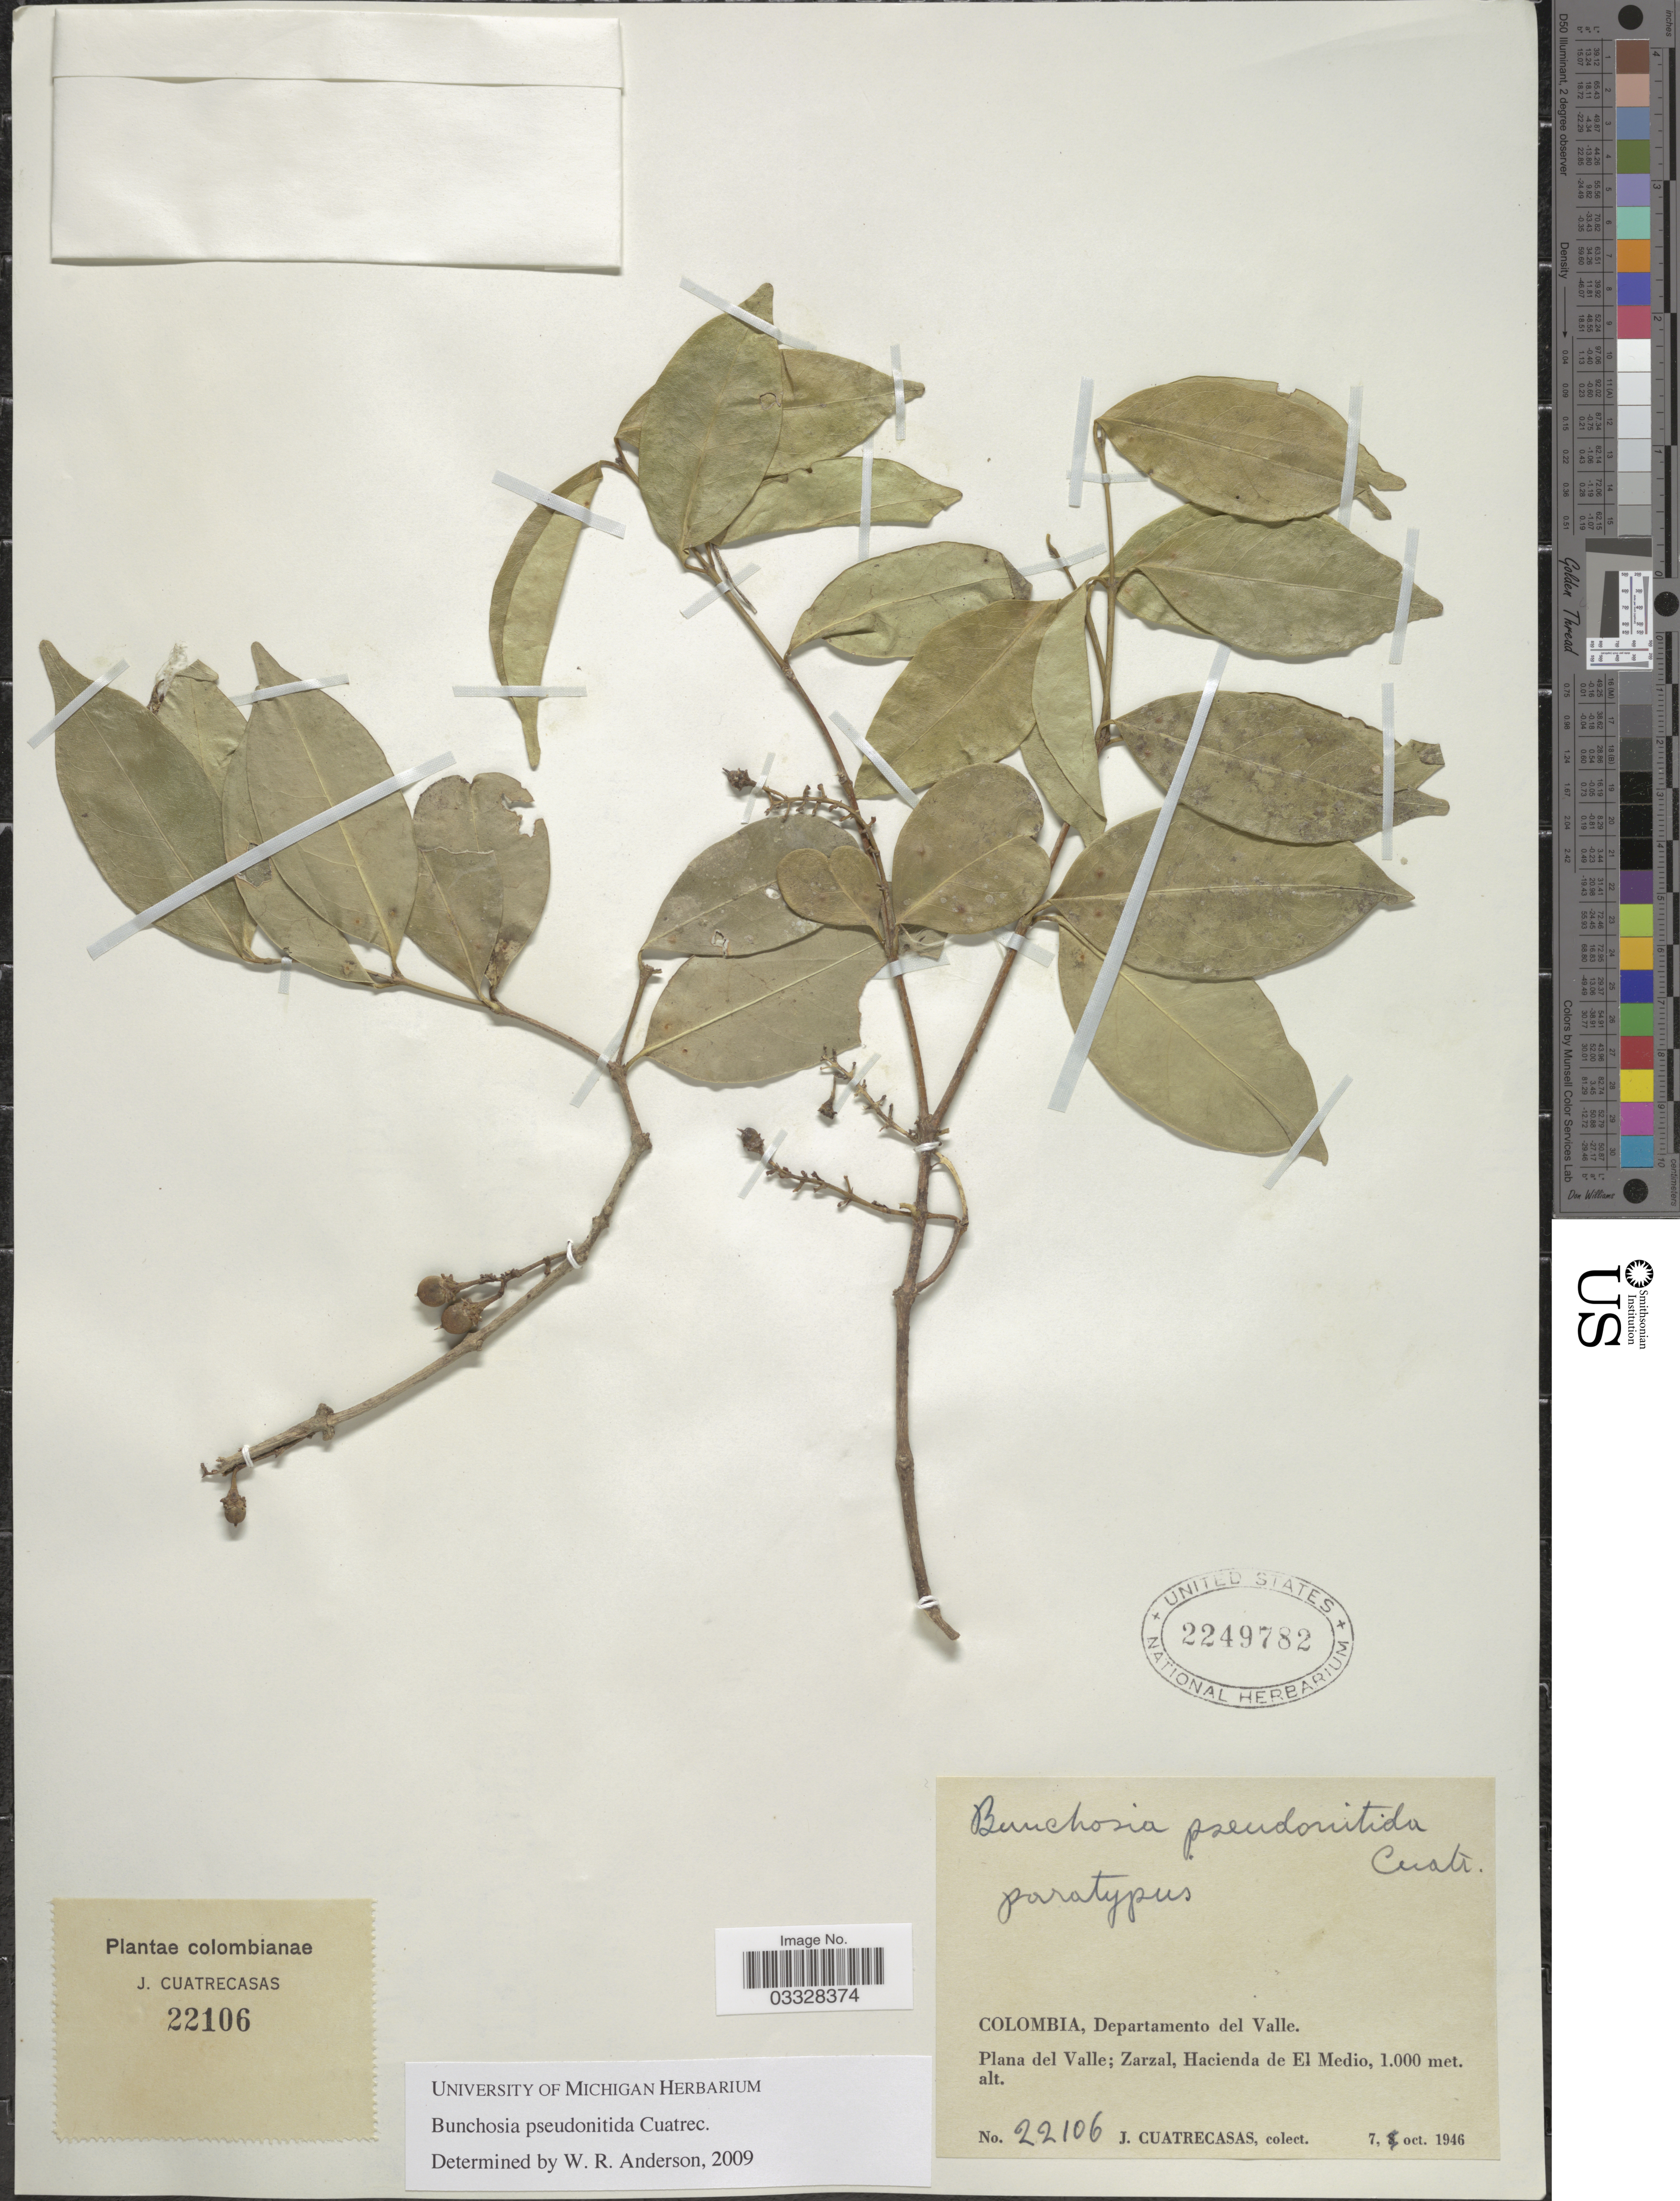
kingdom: Plantae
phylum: Tracheophyta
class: Magnoliopsida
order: Malpighiales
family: Malpighiaceae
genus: Bunchosia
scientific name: Bunchosia pseudonitida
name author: Cuatrec.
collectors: J. Cuatrecasas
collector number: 22106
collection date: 1946-10-07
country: Colombia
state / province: Valle del Cauca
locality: Departamento del Valle. Plana del Valle; Zarzal, Hacienda de El Medio.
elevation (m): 1000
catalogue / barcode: US 2249782